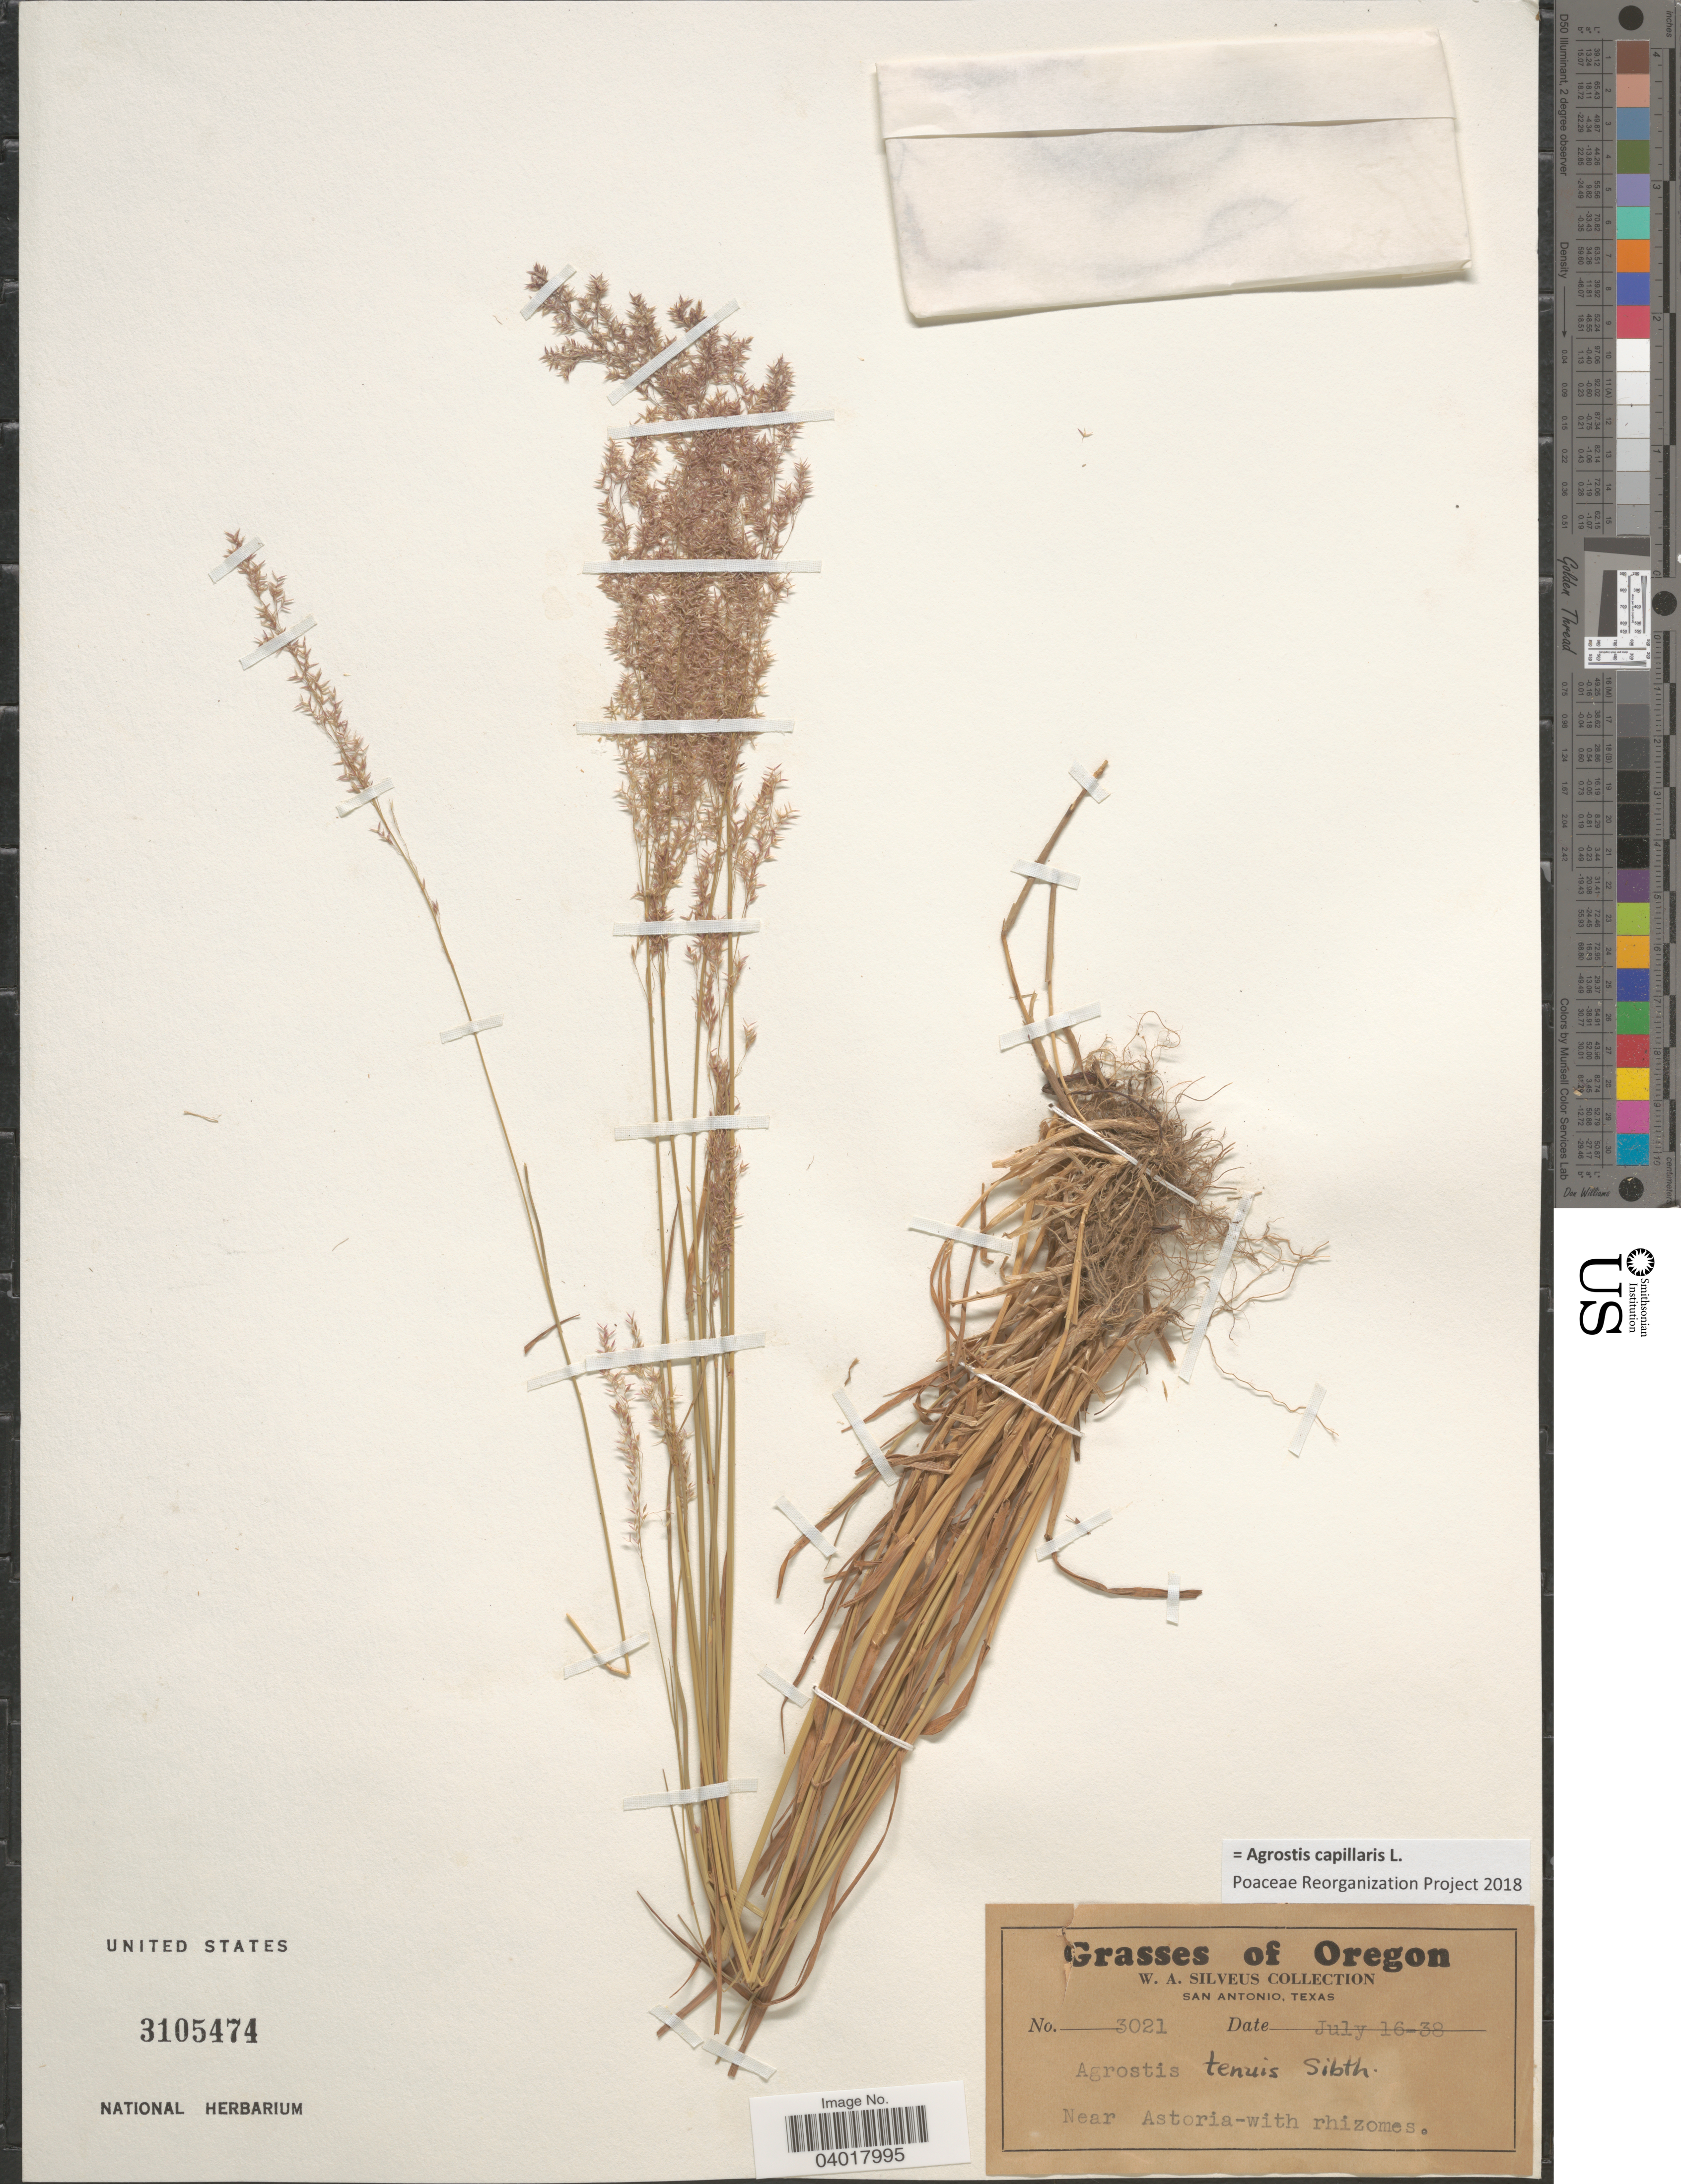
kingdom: Plantae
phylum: Tracheophyta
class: Liliopsida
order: Poales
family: Poaceae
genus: Agrostis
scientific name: Agrostis capillaris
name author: L.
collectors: W. Silveus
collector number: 3021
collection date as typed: Transcribed d/m/y: 16/7/38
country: United States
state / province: Oregon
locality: Near Astoria.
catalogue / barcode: US 3105474